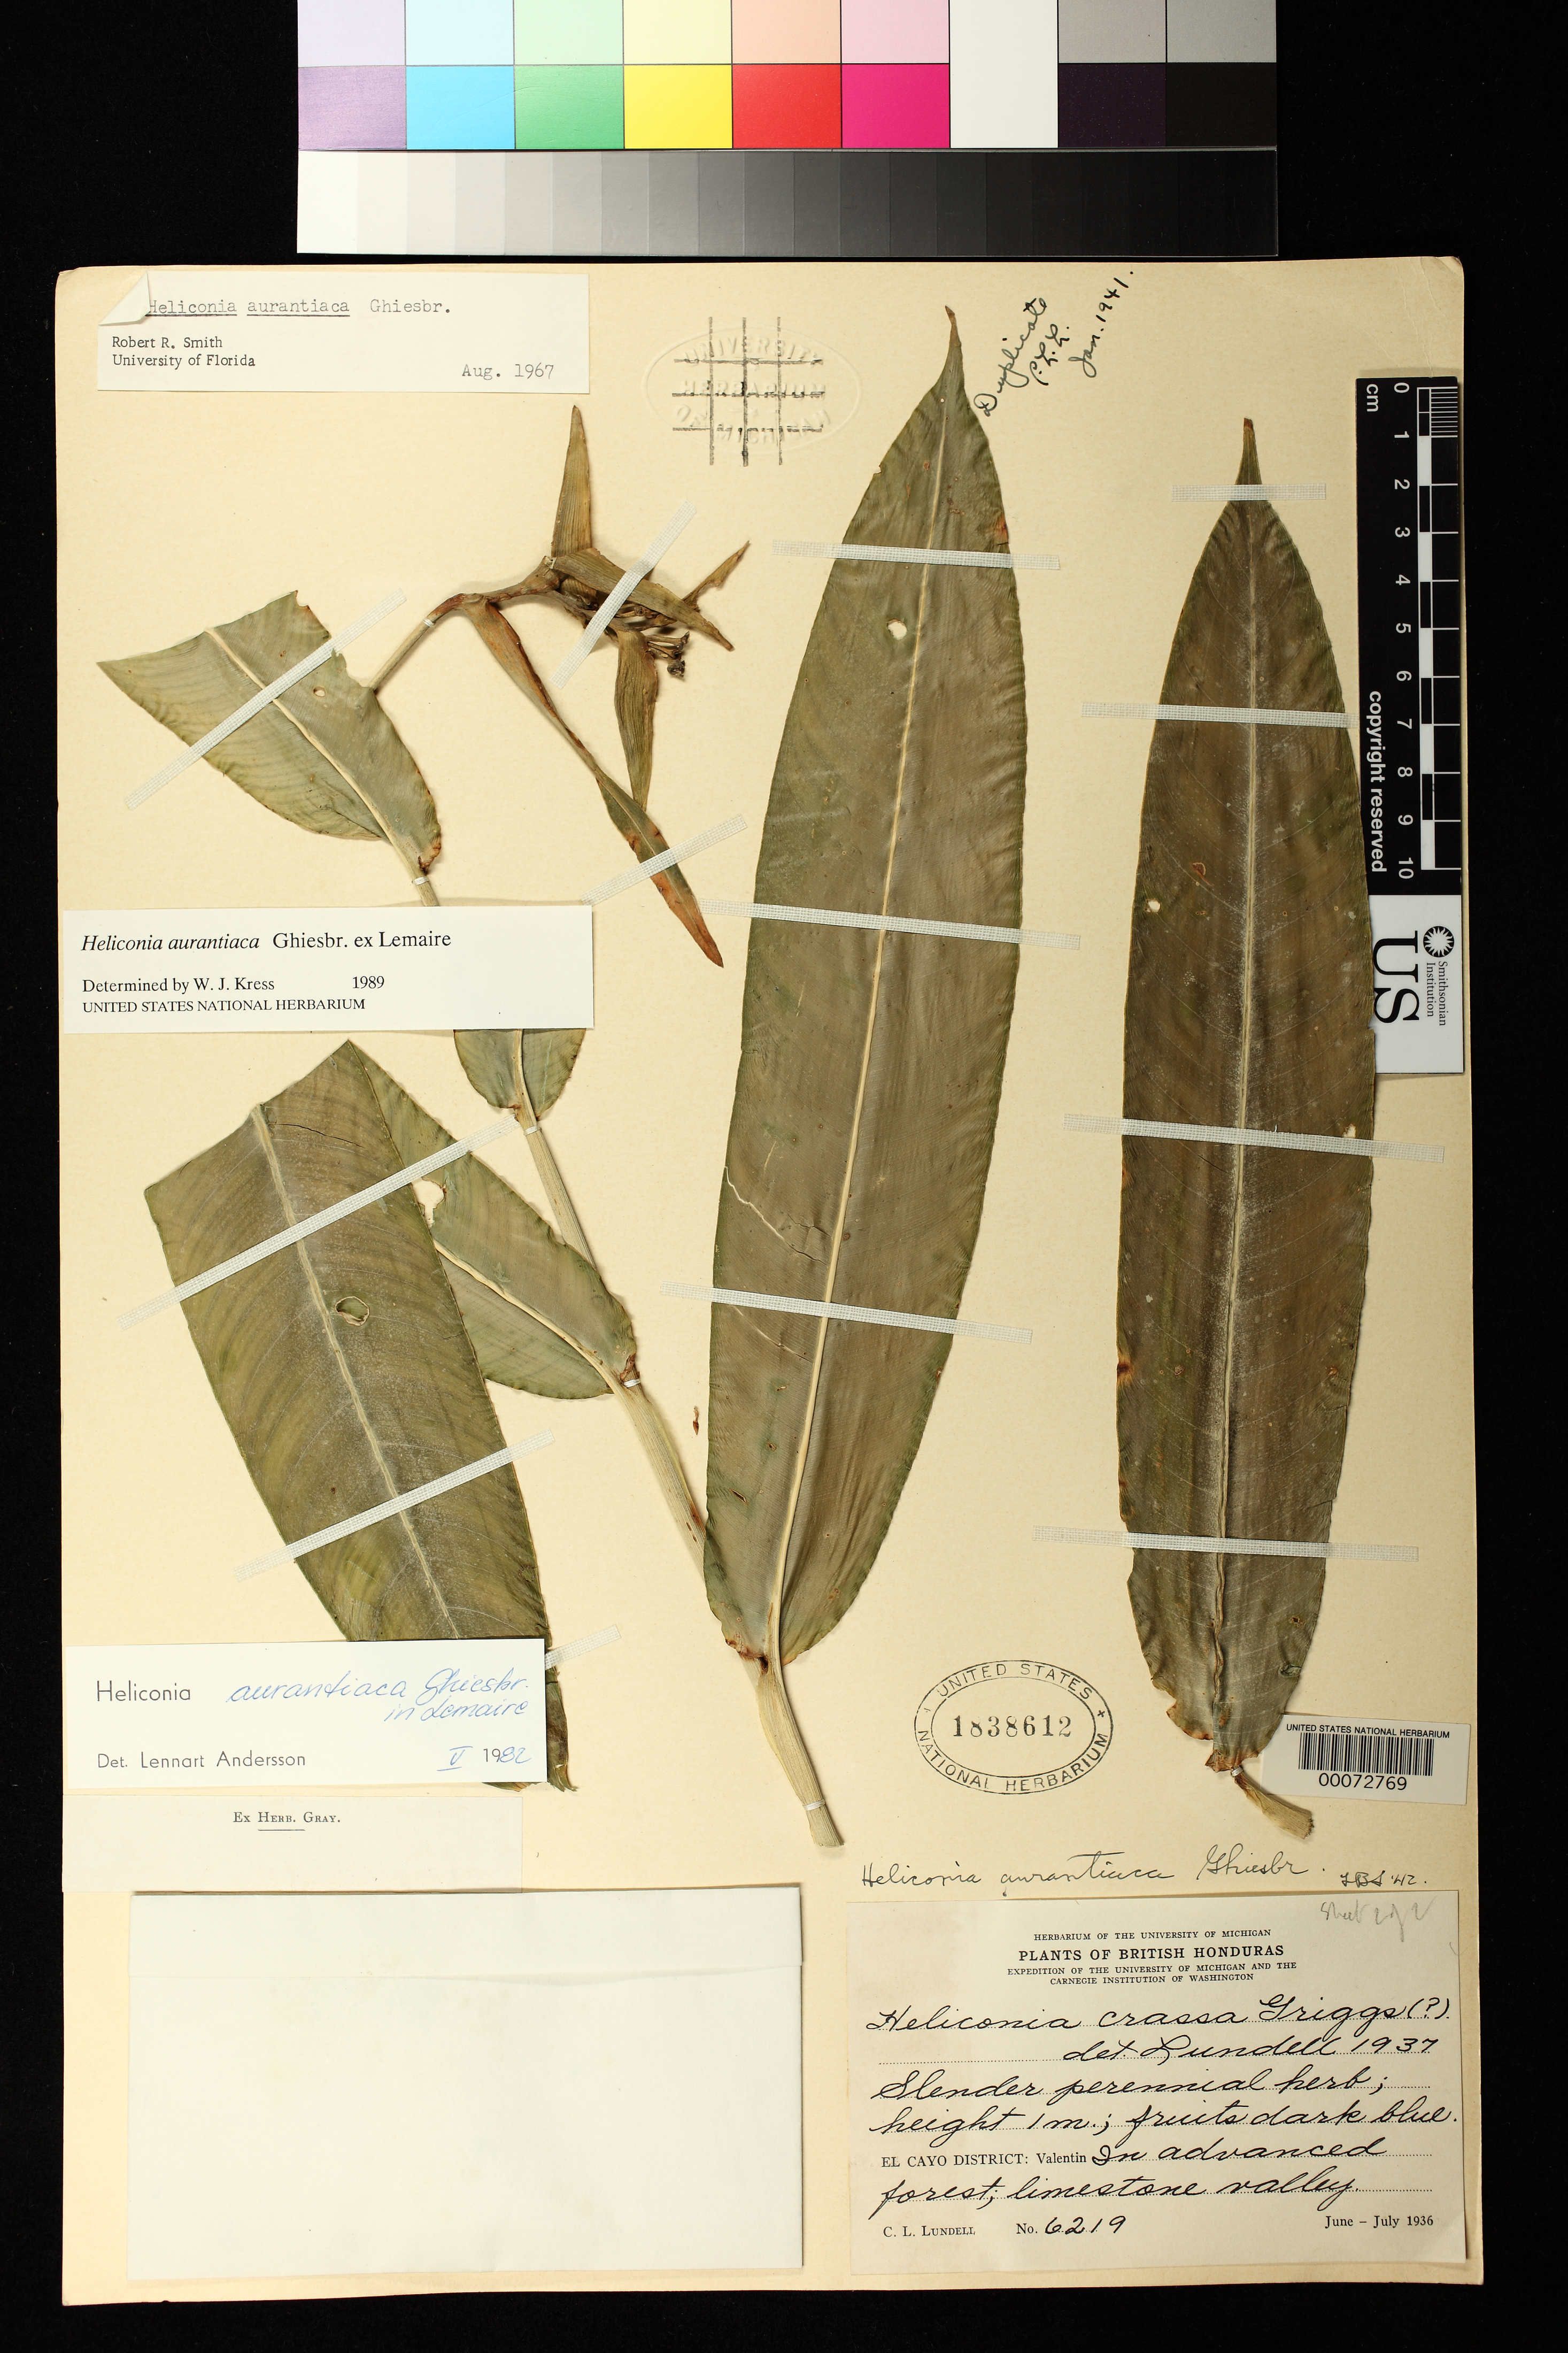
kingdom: Plantae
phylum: Tracheophyta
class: Liliopsida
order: Zingiberales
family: Heliconiaceae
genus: Heliconia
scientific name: Heliconia aurantiaca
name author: Ghiesbr. ex Lem.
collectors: C. L. Lundell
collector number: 6219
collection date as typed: Jun 1936 to -- Jul 1936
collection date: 1936-06/1936-07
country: Belize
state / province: Cayo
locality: Valentin, advanced forest, limestone valley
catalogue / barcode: US 1838612